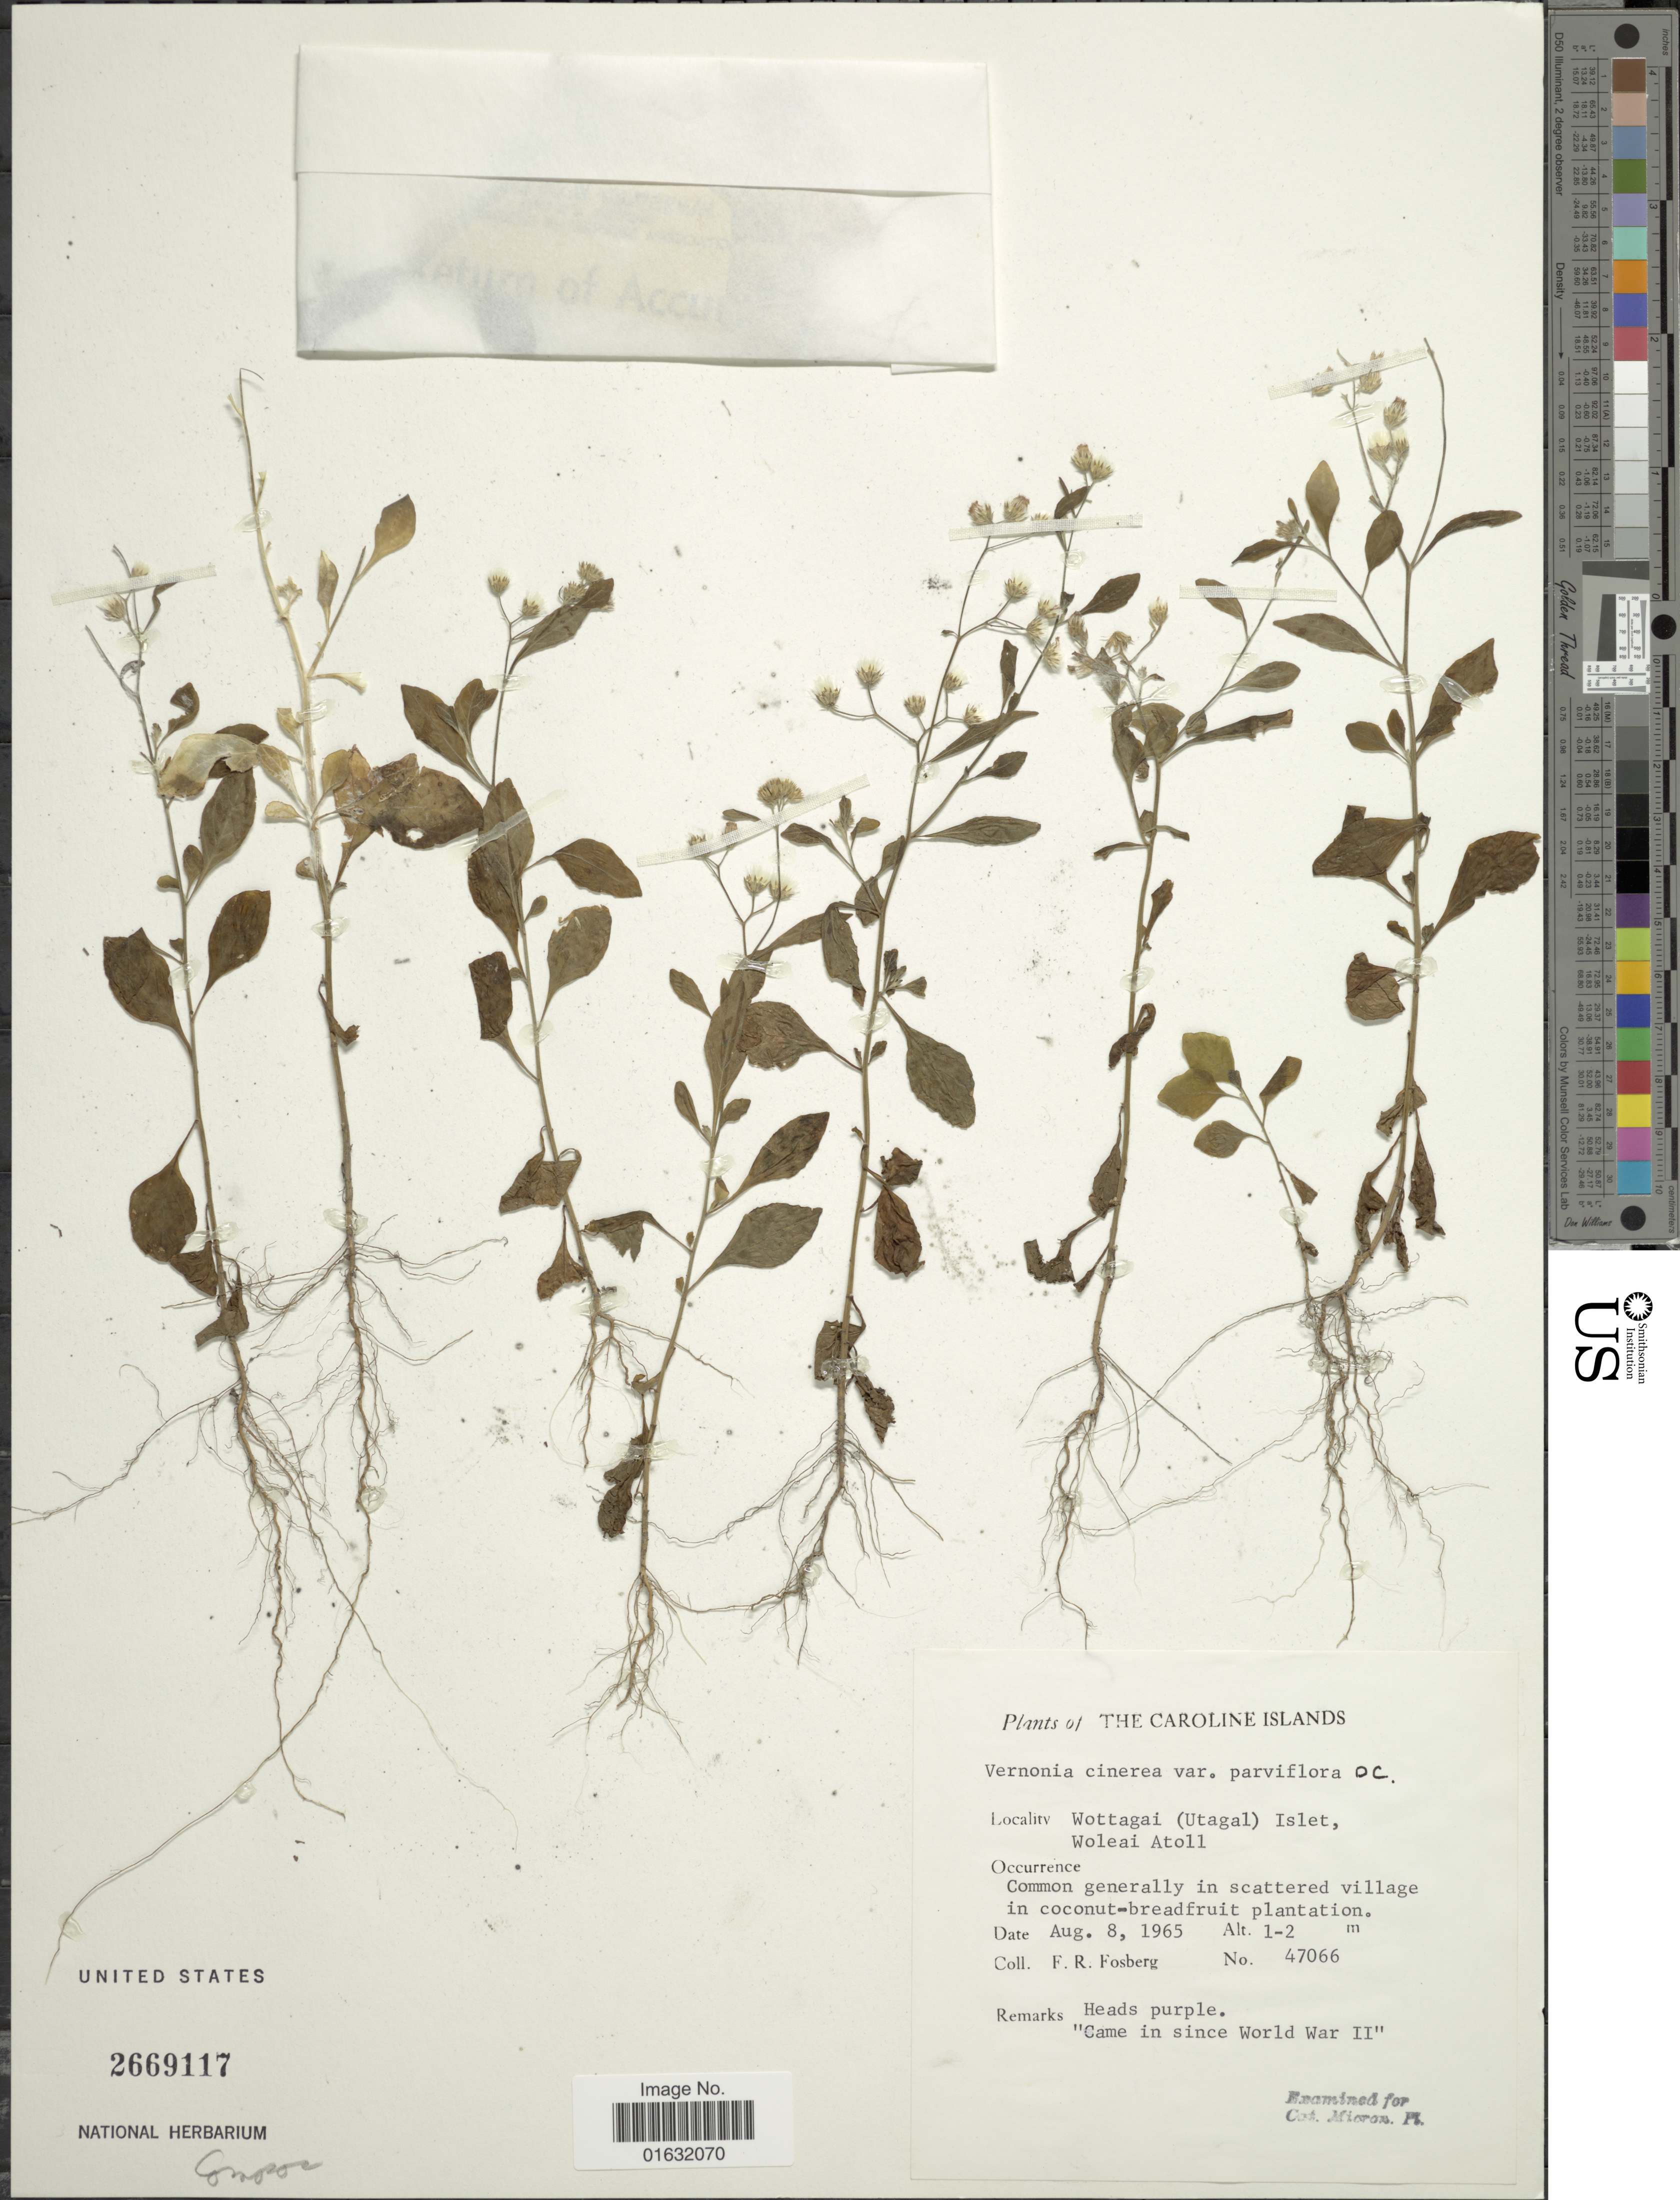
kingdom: Plantae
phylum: Tracheophyta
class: Magnoliopsida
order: Asterales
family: Asteraceae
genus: Cyanthillium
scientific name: Cyanthillium cinereum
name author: (L.) H. Rob.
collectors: F. R. Fosberg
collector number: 47066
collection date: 1965-08-08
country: Micronesia, Federated States of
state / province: Yap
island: Woleai Atoll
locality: The Caroline Islands, Wottagai (Utagal), Islet, Woleai Atoll.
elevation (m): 1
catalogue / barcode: US 2669117